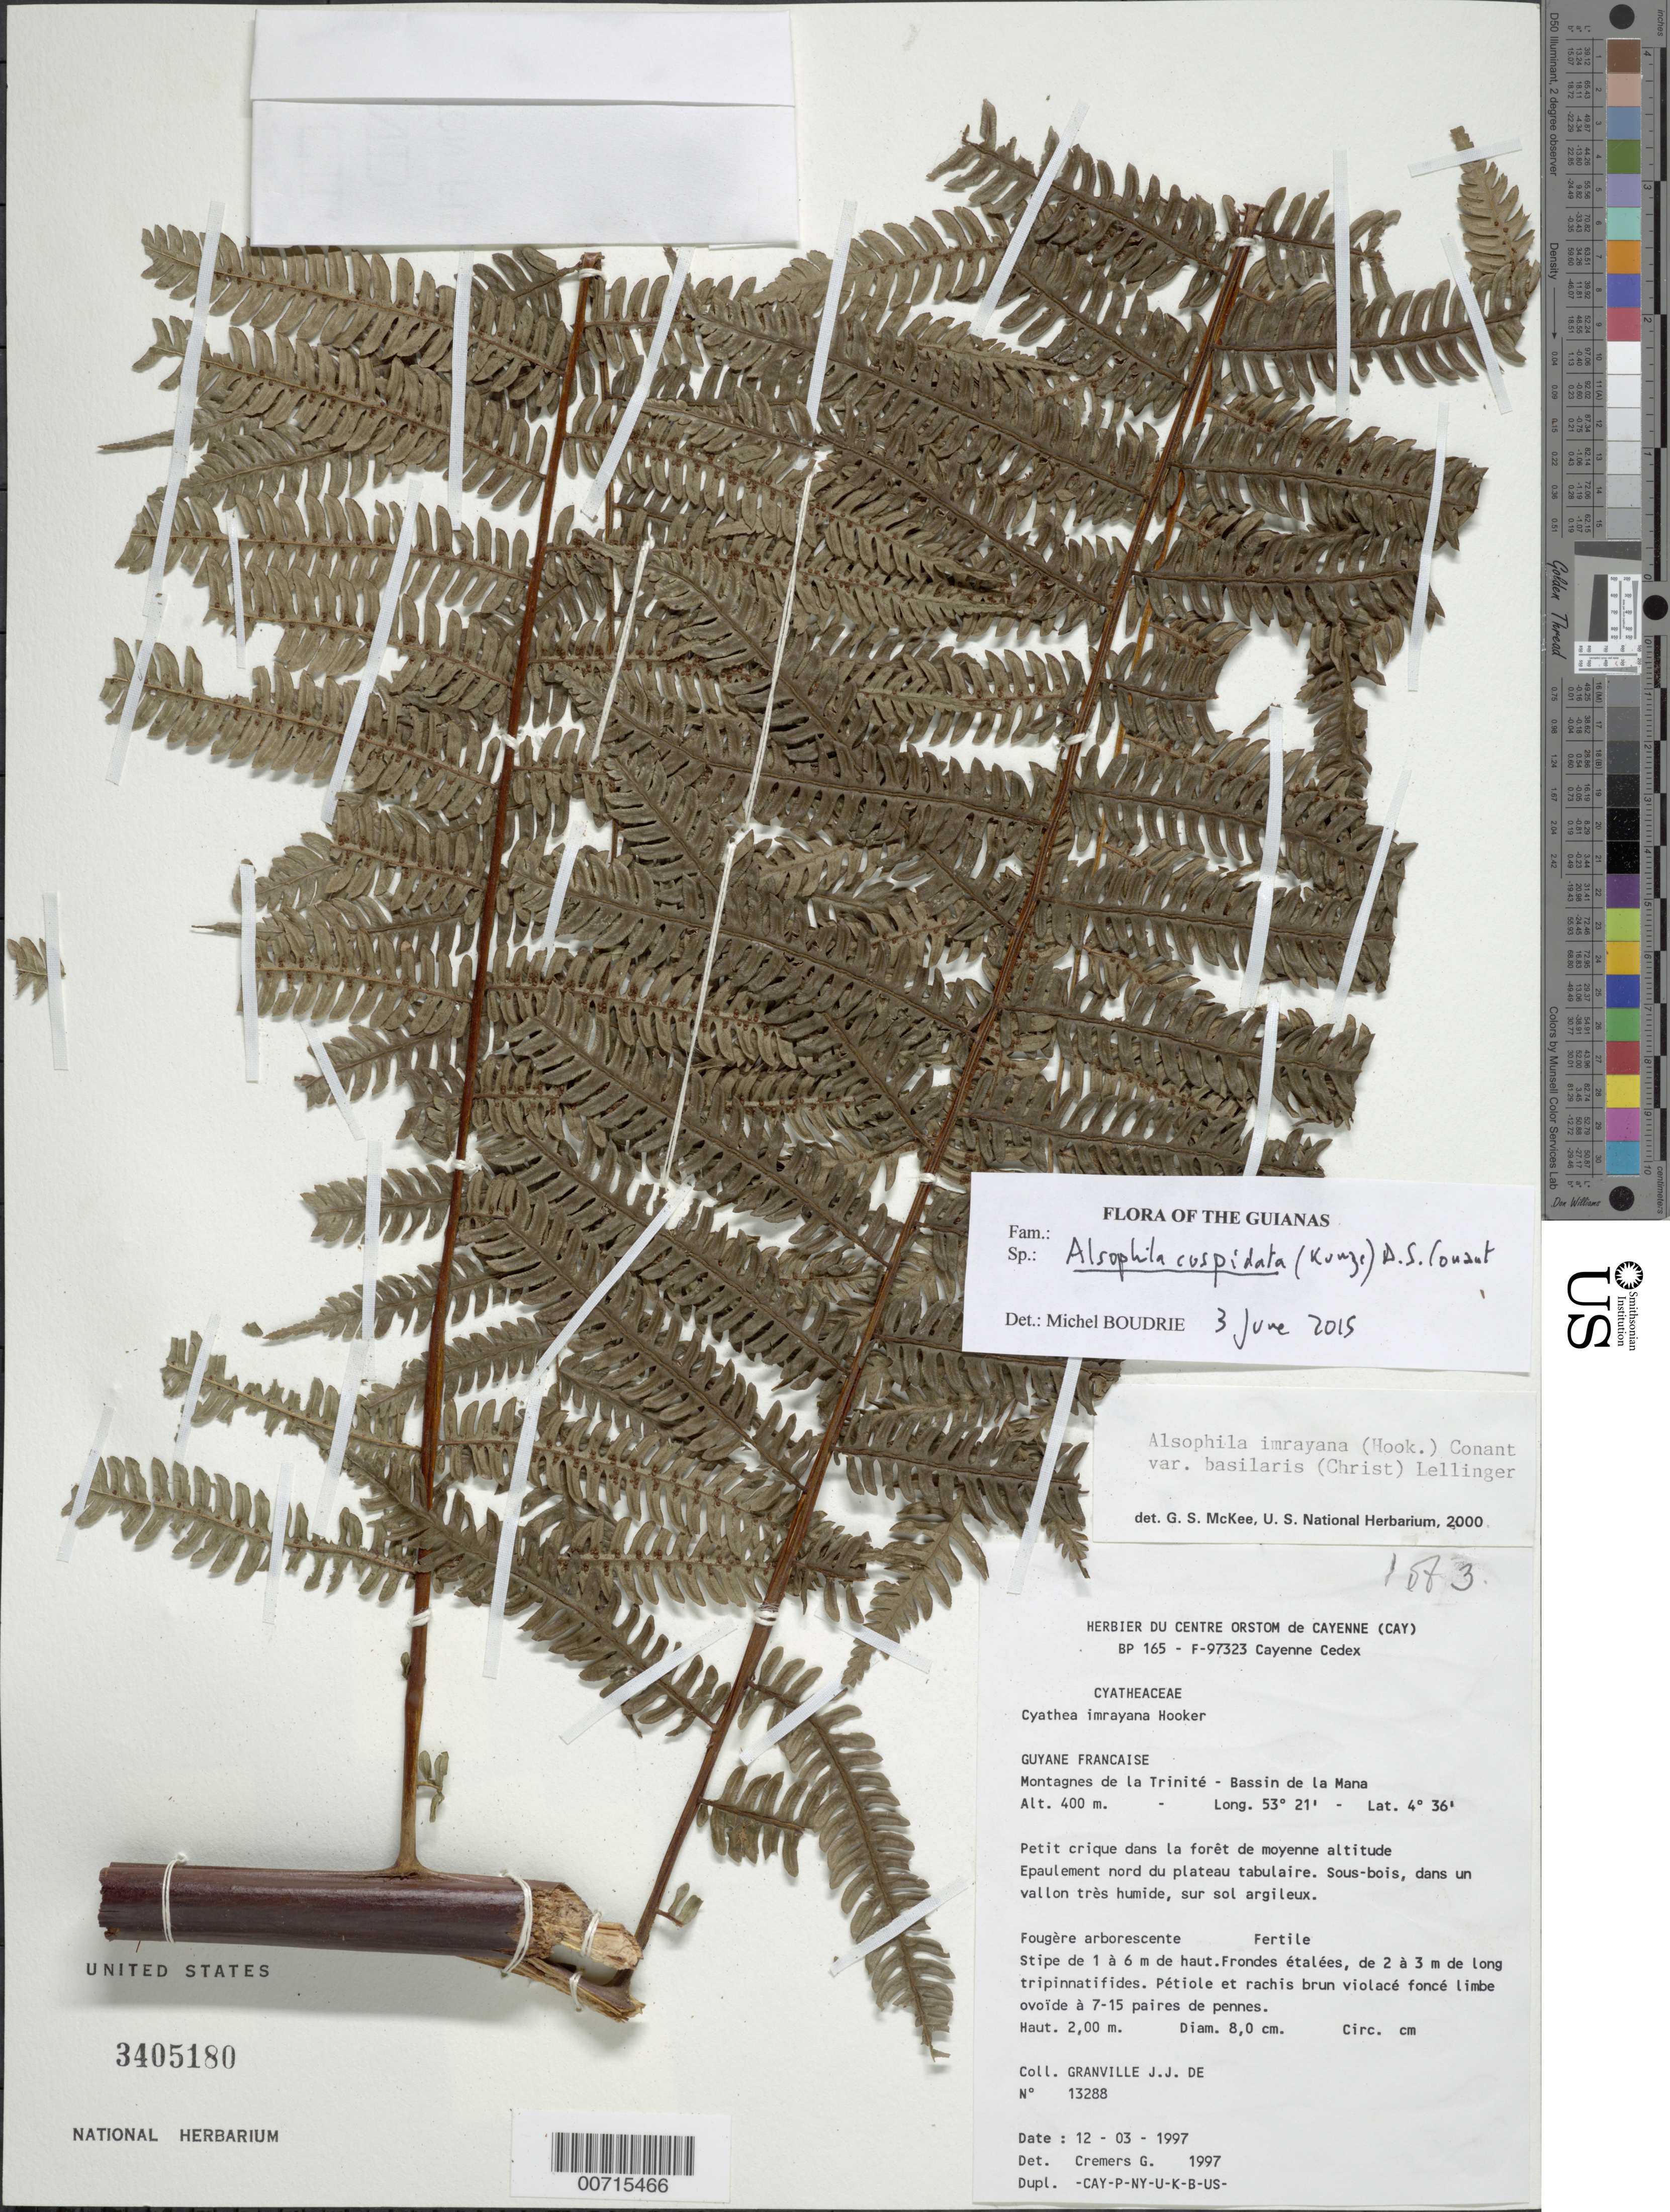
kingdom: Plantae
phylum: Tracheophyta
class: Polypodiopsida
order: Cyatheales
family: Cyatheaceae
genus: Alsophila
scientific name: Alsophila cuspidata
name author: (Kunze) D.S. Conant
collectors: J.-J. de Granville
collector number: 13288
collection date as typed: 12-Mar-97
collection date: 1997-03-12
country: French Guiana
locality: Montagnes de la Trinité, Bassin de la Mana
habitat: Small creek in med. height forest, dans un vallon tres humide, sur sol argileux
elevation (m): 400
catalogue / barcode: US 3405180